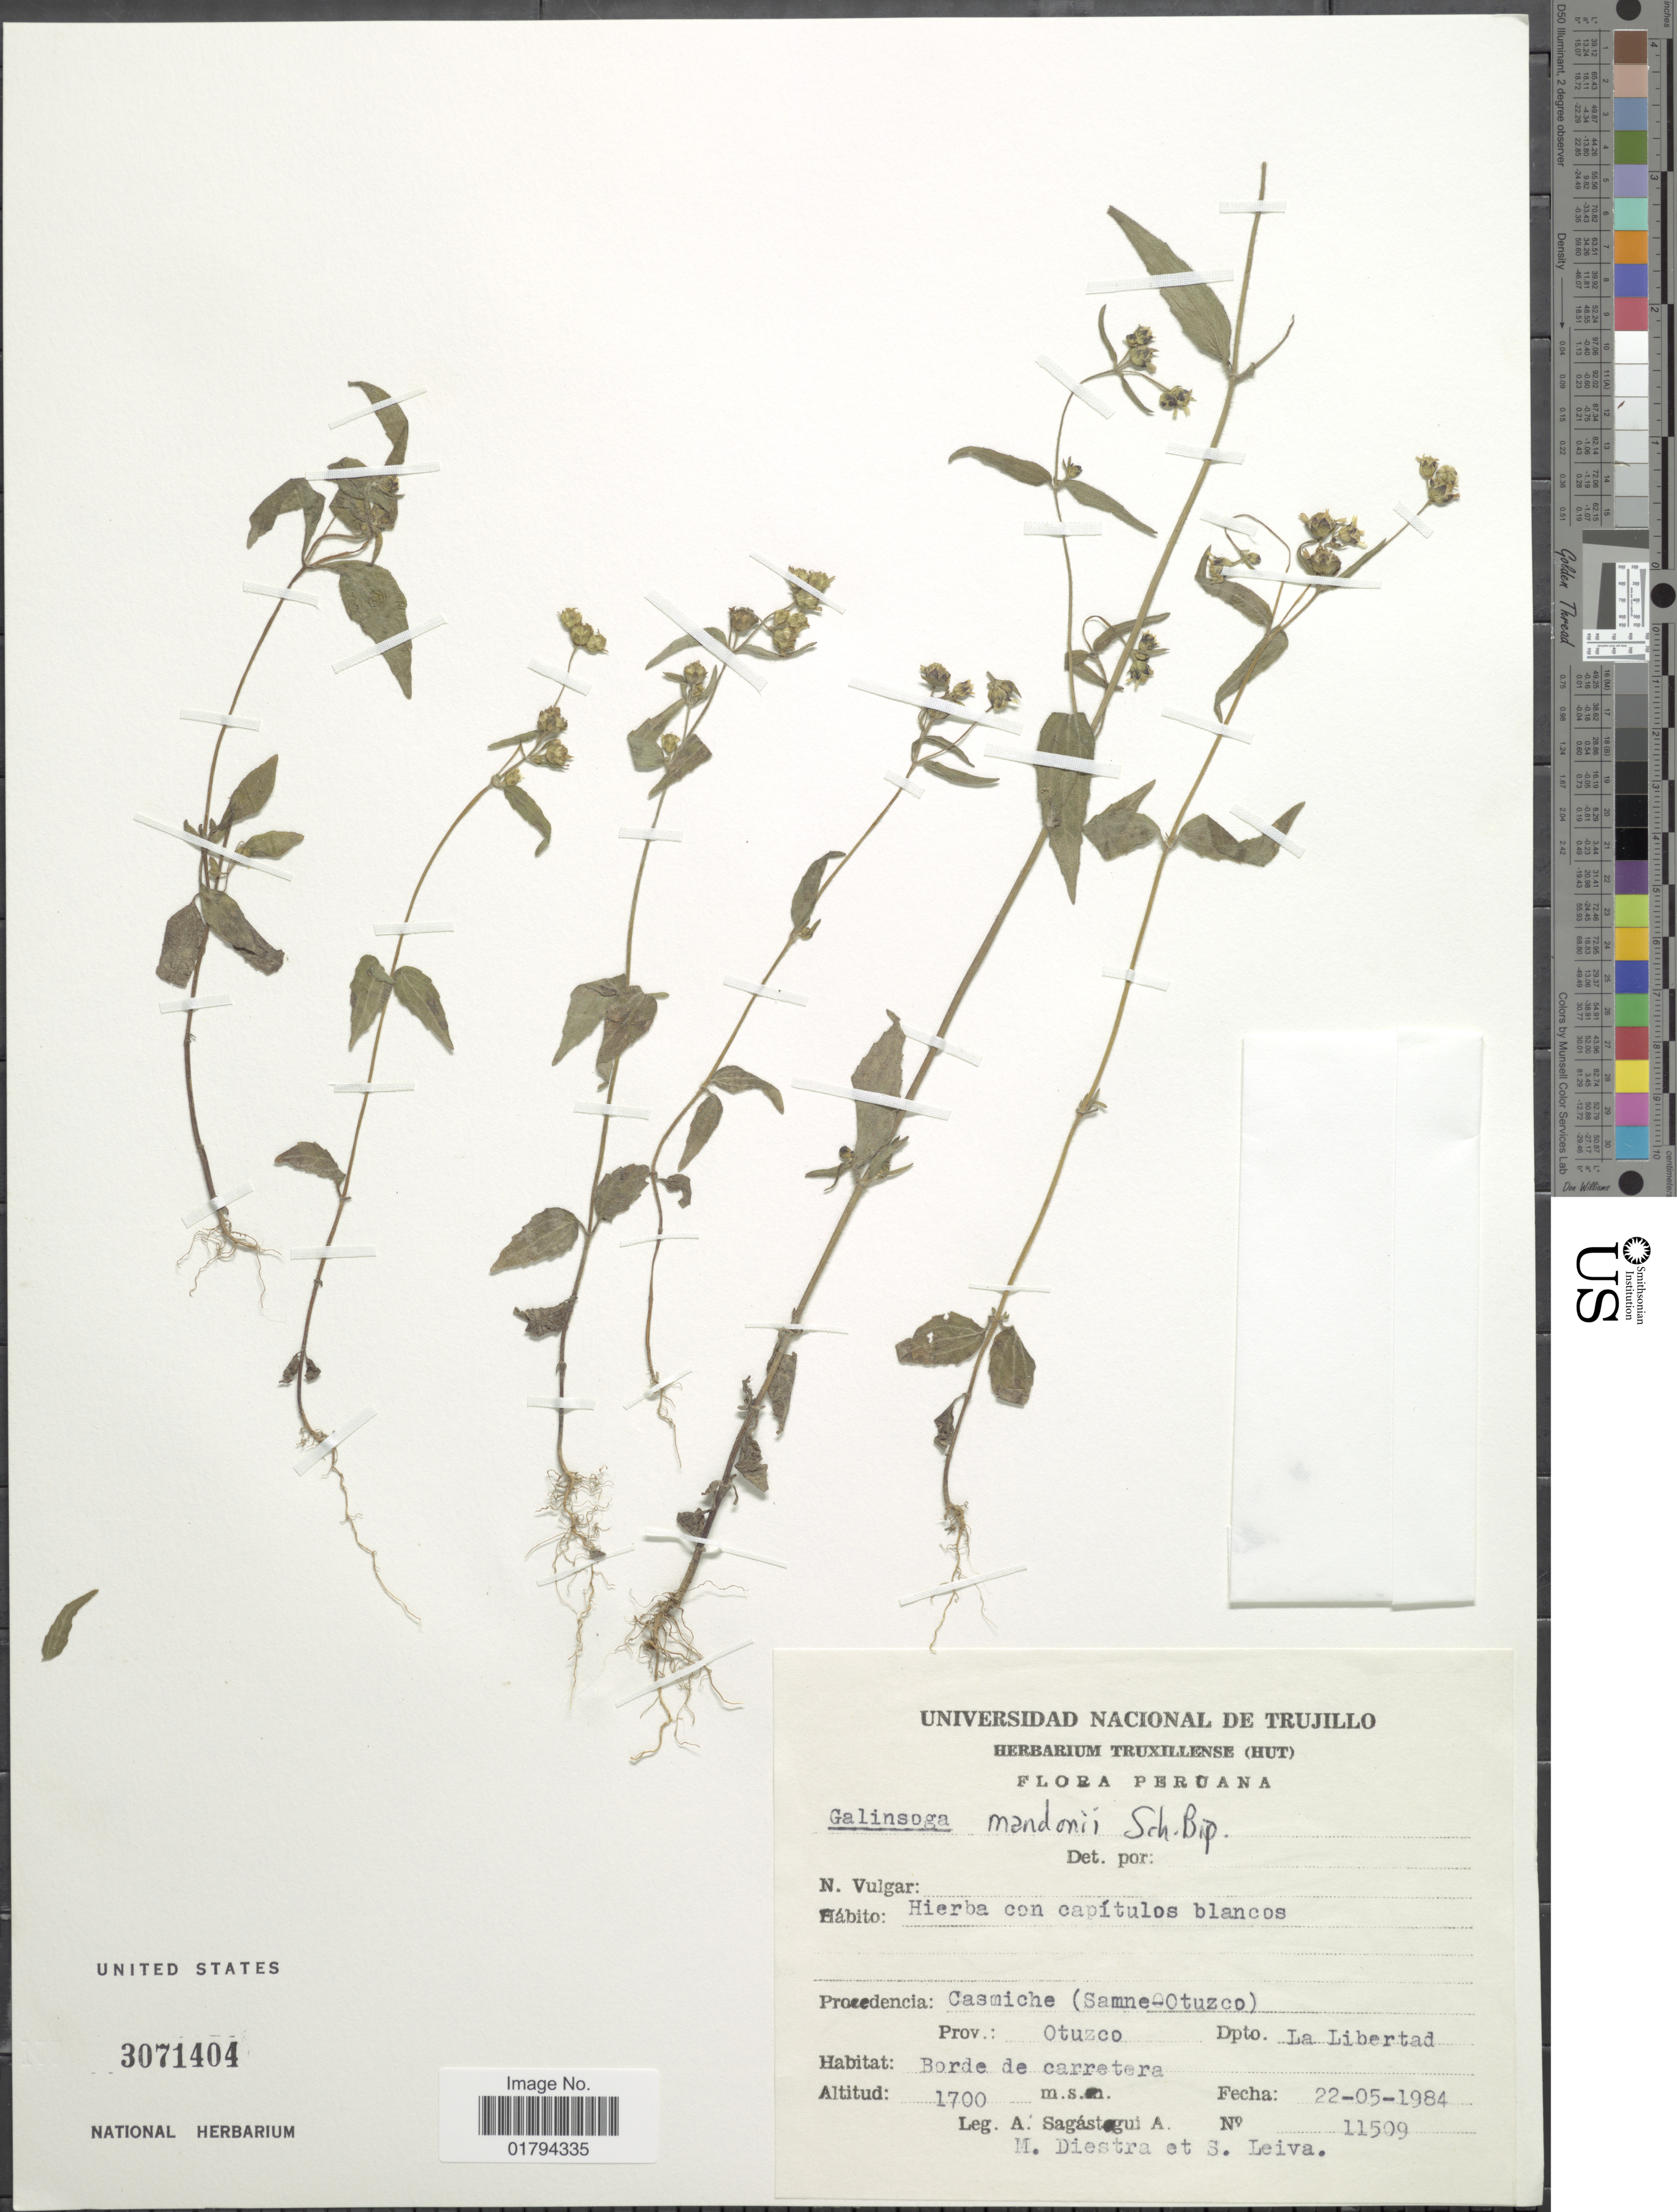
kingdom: Plantae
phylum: Tracheophyta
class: Magnoliopsida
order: Asterales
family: Asteraceae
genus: Galinsoga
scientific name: Galinsoga mandonii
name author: Sch. Bip.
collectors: A. Sagástegui A., M. Diestra & S. Leiva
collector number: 11509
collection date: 1984-05-22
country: Peru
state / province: La Libertad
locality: Hierba con capitulos blancos, Casmiche (Samne-Otuzco), Prov.: Otuzco, borde de carretera.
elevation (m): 1700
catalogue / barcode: US 3071404